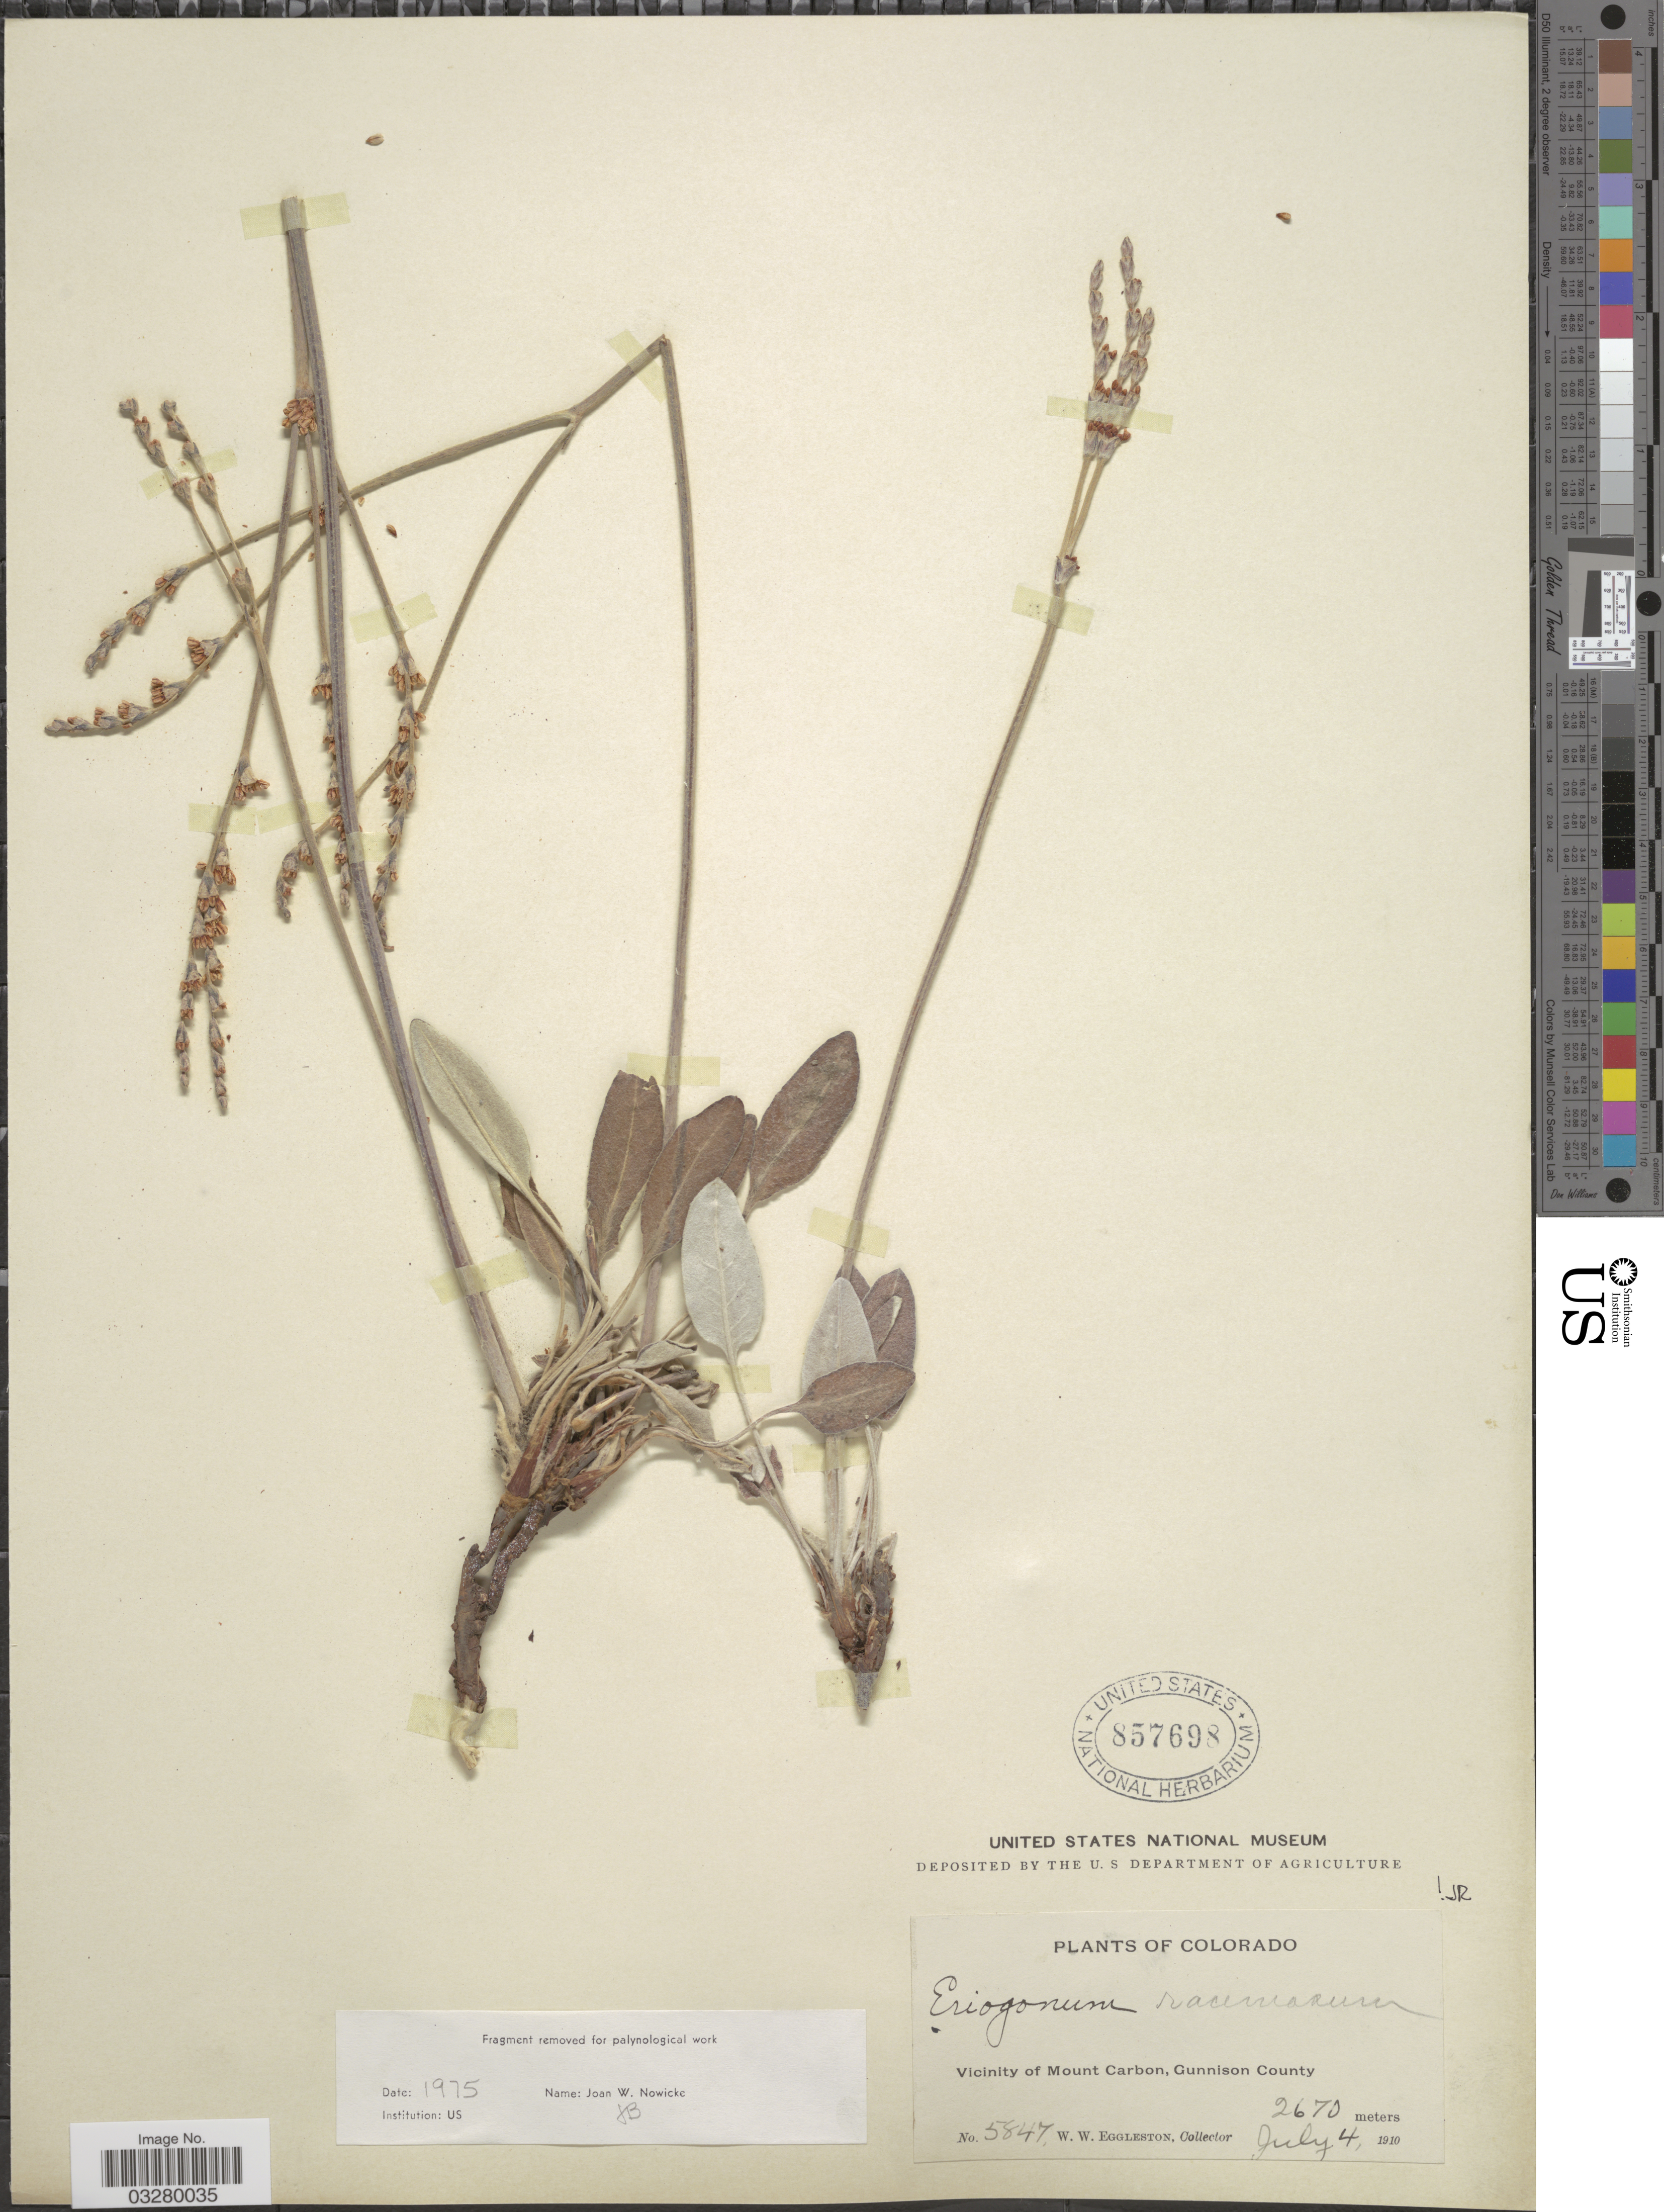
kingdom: Plantae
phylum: Tracheophyta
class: Magnoliopsida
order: Caryophyllales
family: Polygonaceae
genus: Eriogonum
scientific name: Eriogonum racemosum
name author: Nutt.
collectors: W. W. Eggleston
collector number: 5847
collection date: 1910-07-04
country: United States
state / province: Colorado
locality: Vicinity of Mount Carbon, Gunnison County.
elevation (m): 2670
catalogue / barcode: US 857698